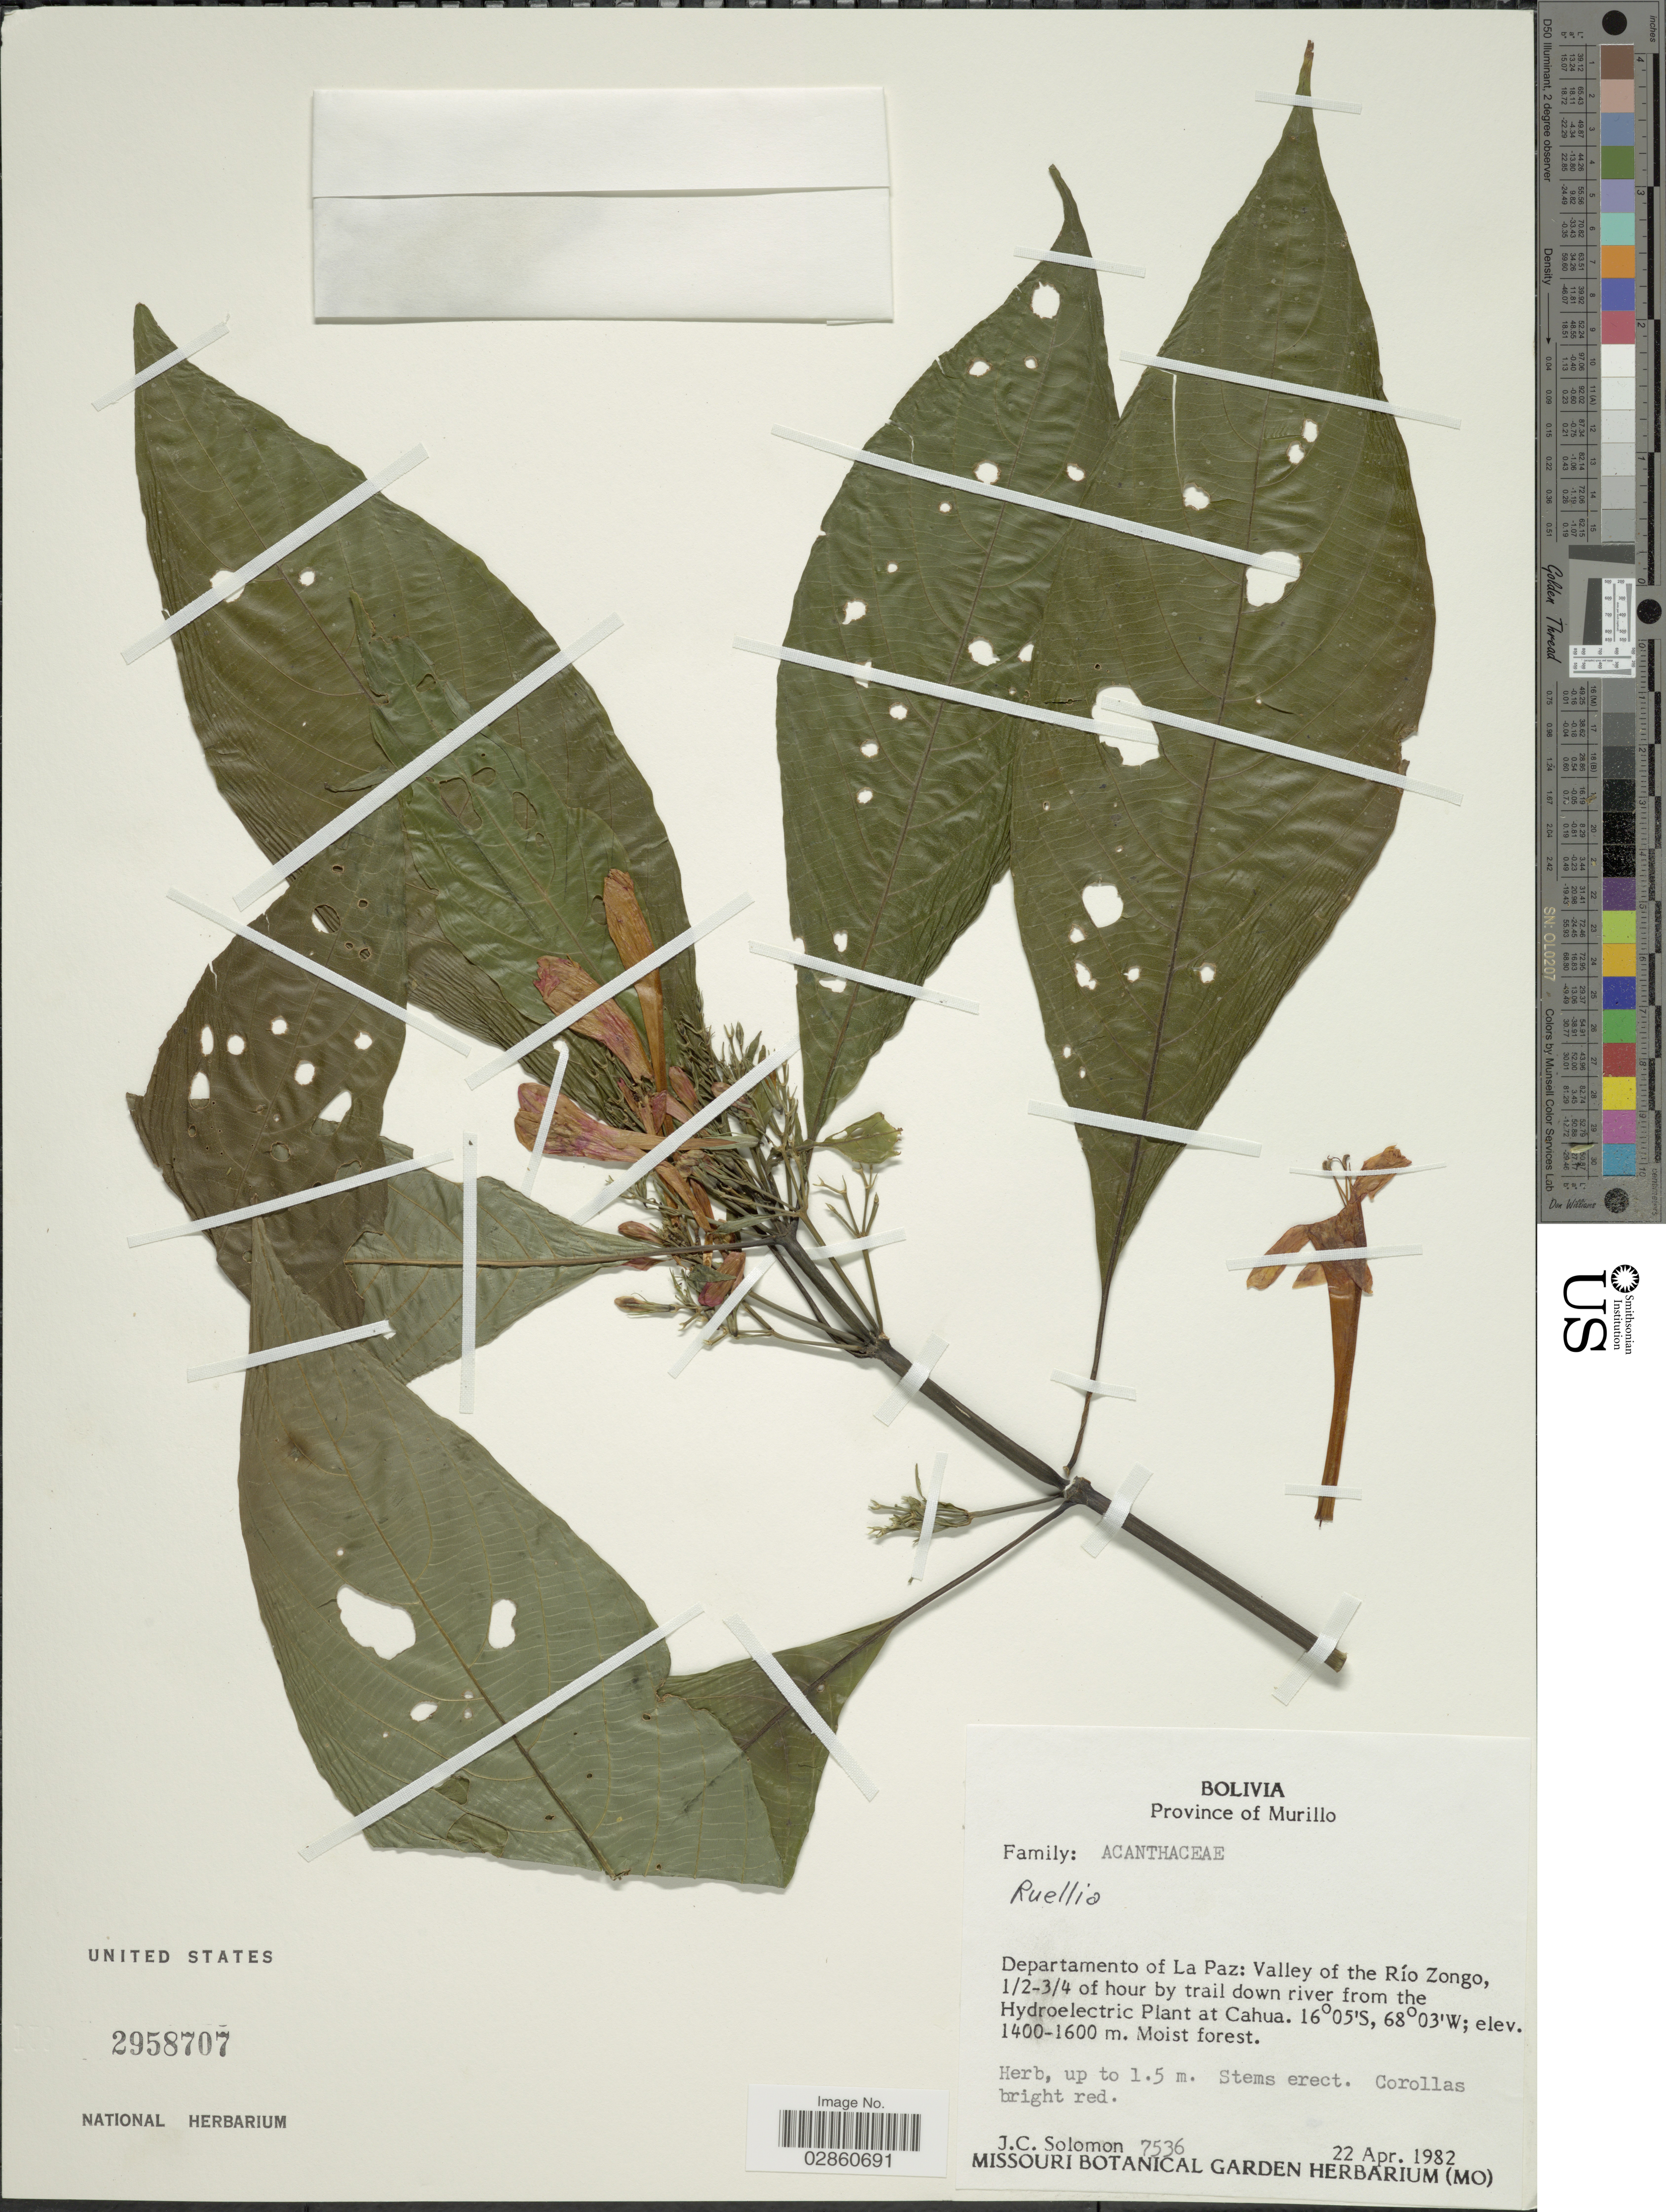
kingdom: Plantae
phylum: Tracheophyta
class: Magnoliopsida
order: Lamiales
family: Acanthaceae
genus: Ruellia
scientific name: Ruellia haenkeana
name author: (Nees) Wassh.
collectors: J. C. Solomon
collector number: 7536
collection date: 1982-04-22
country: Bolivia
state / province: La Paz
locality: Province of Murillo. Departamento of La Paz: Valley of the Río Zongo, 1/2-3/4 of hour by trail down river from the Hydroelectric Plant at Cahua.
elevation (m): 1400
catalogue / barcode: US 2958707